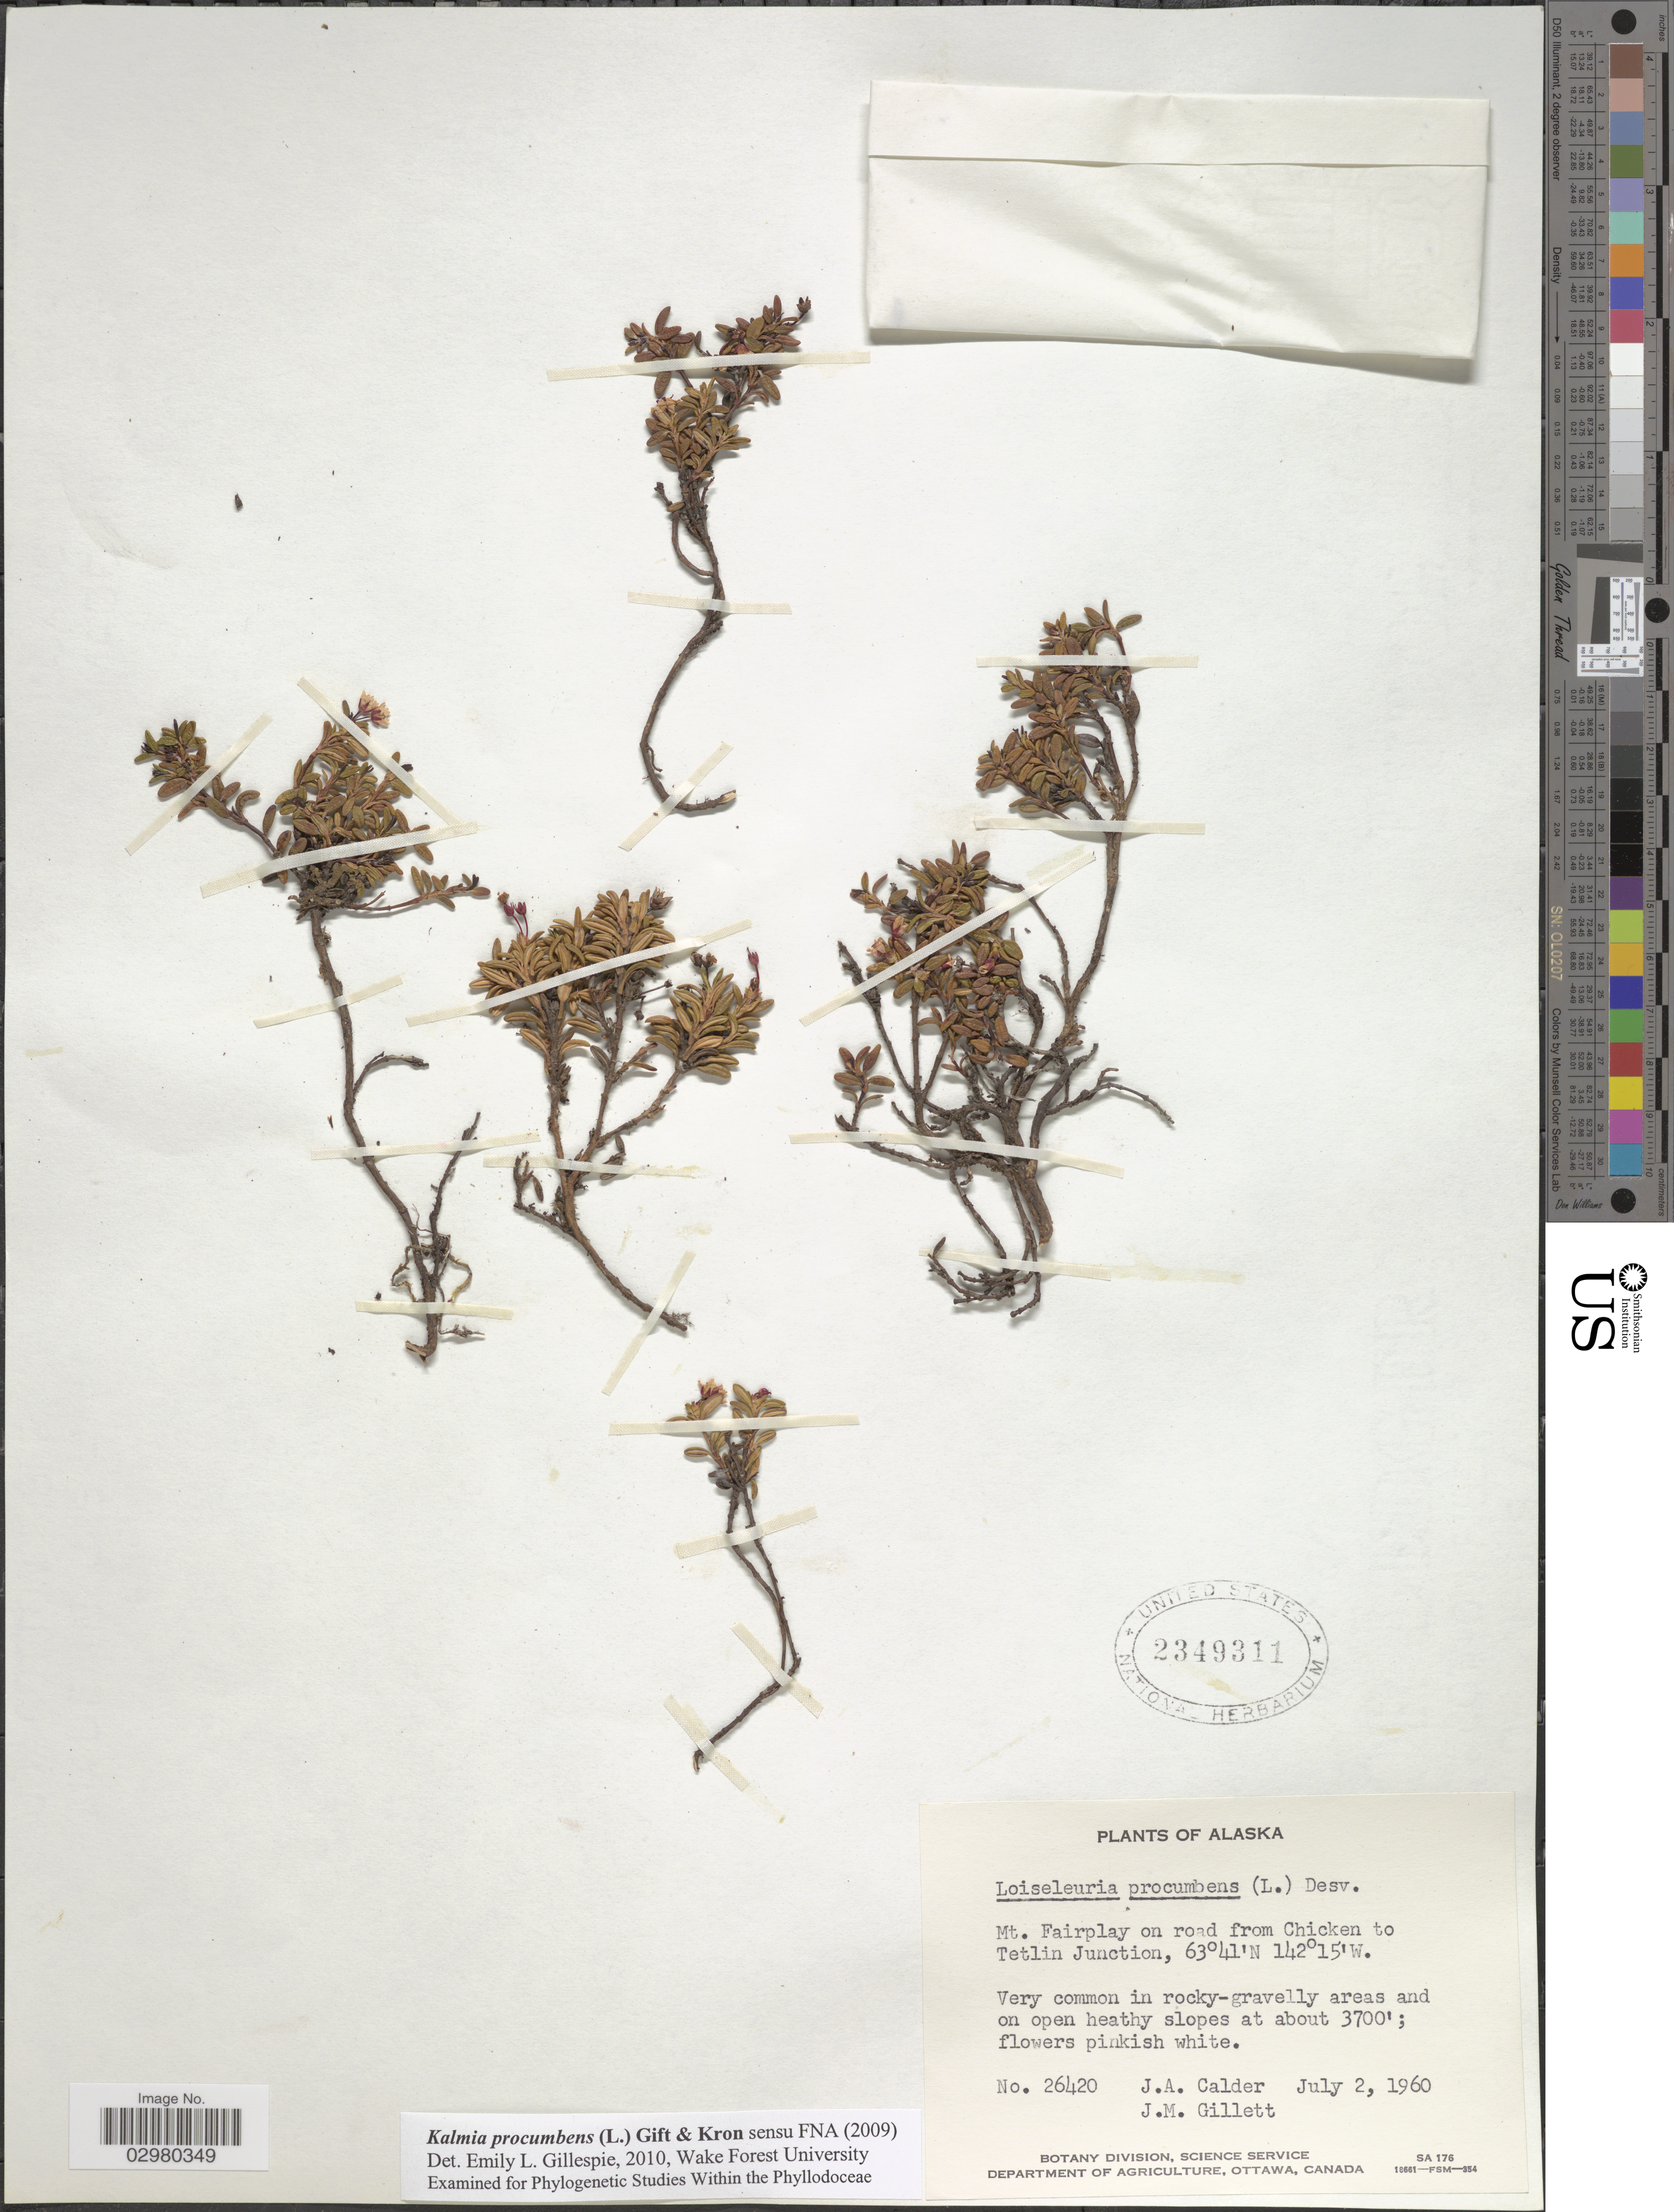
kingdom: Plantae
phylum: Tracheophyta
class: Magnoliopsida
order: Ericales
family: Ericaceae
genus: Loiseleuria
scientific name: Loiseleuria procumbens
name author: (L.) Desv.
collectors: J. A. Calder & J. M. Gillett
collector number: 26420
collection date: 1960-07-02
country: United States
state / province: Alaska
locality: Mt. Fairplay on road from Chicken to Tetlin Junction.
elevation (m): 1128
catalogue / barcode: US 2349311